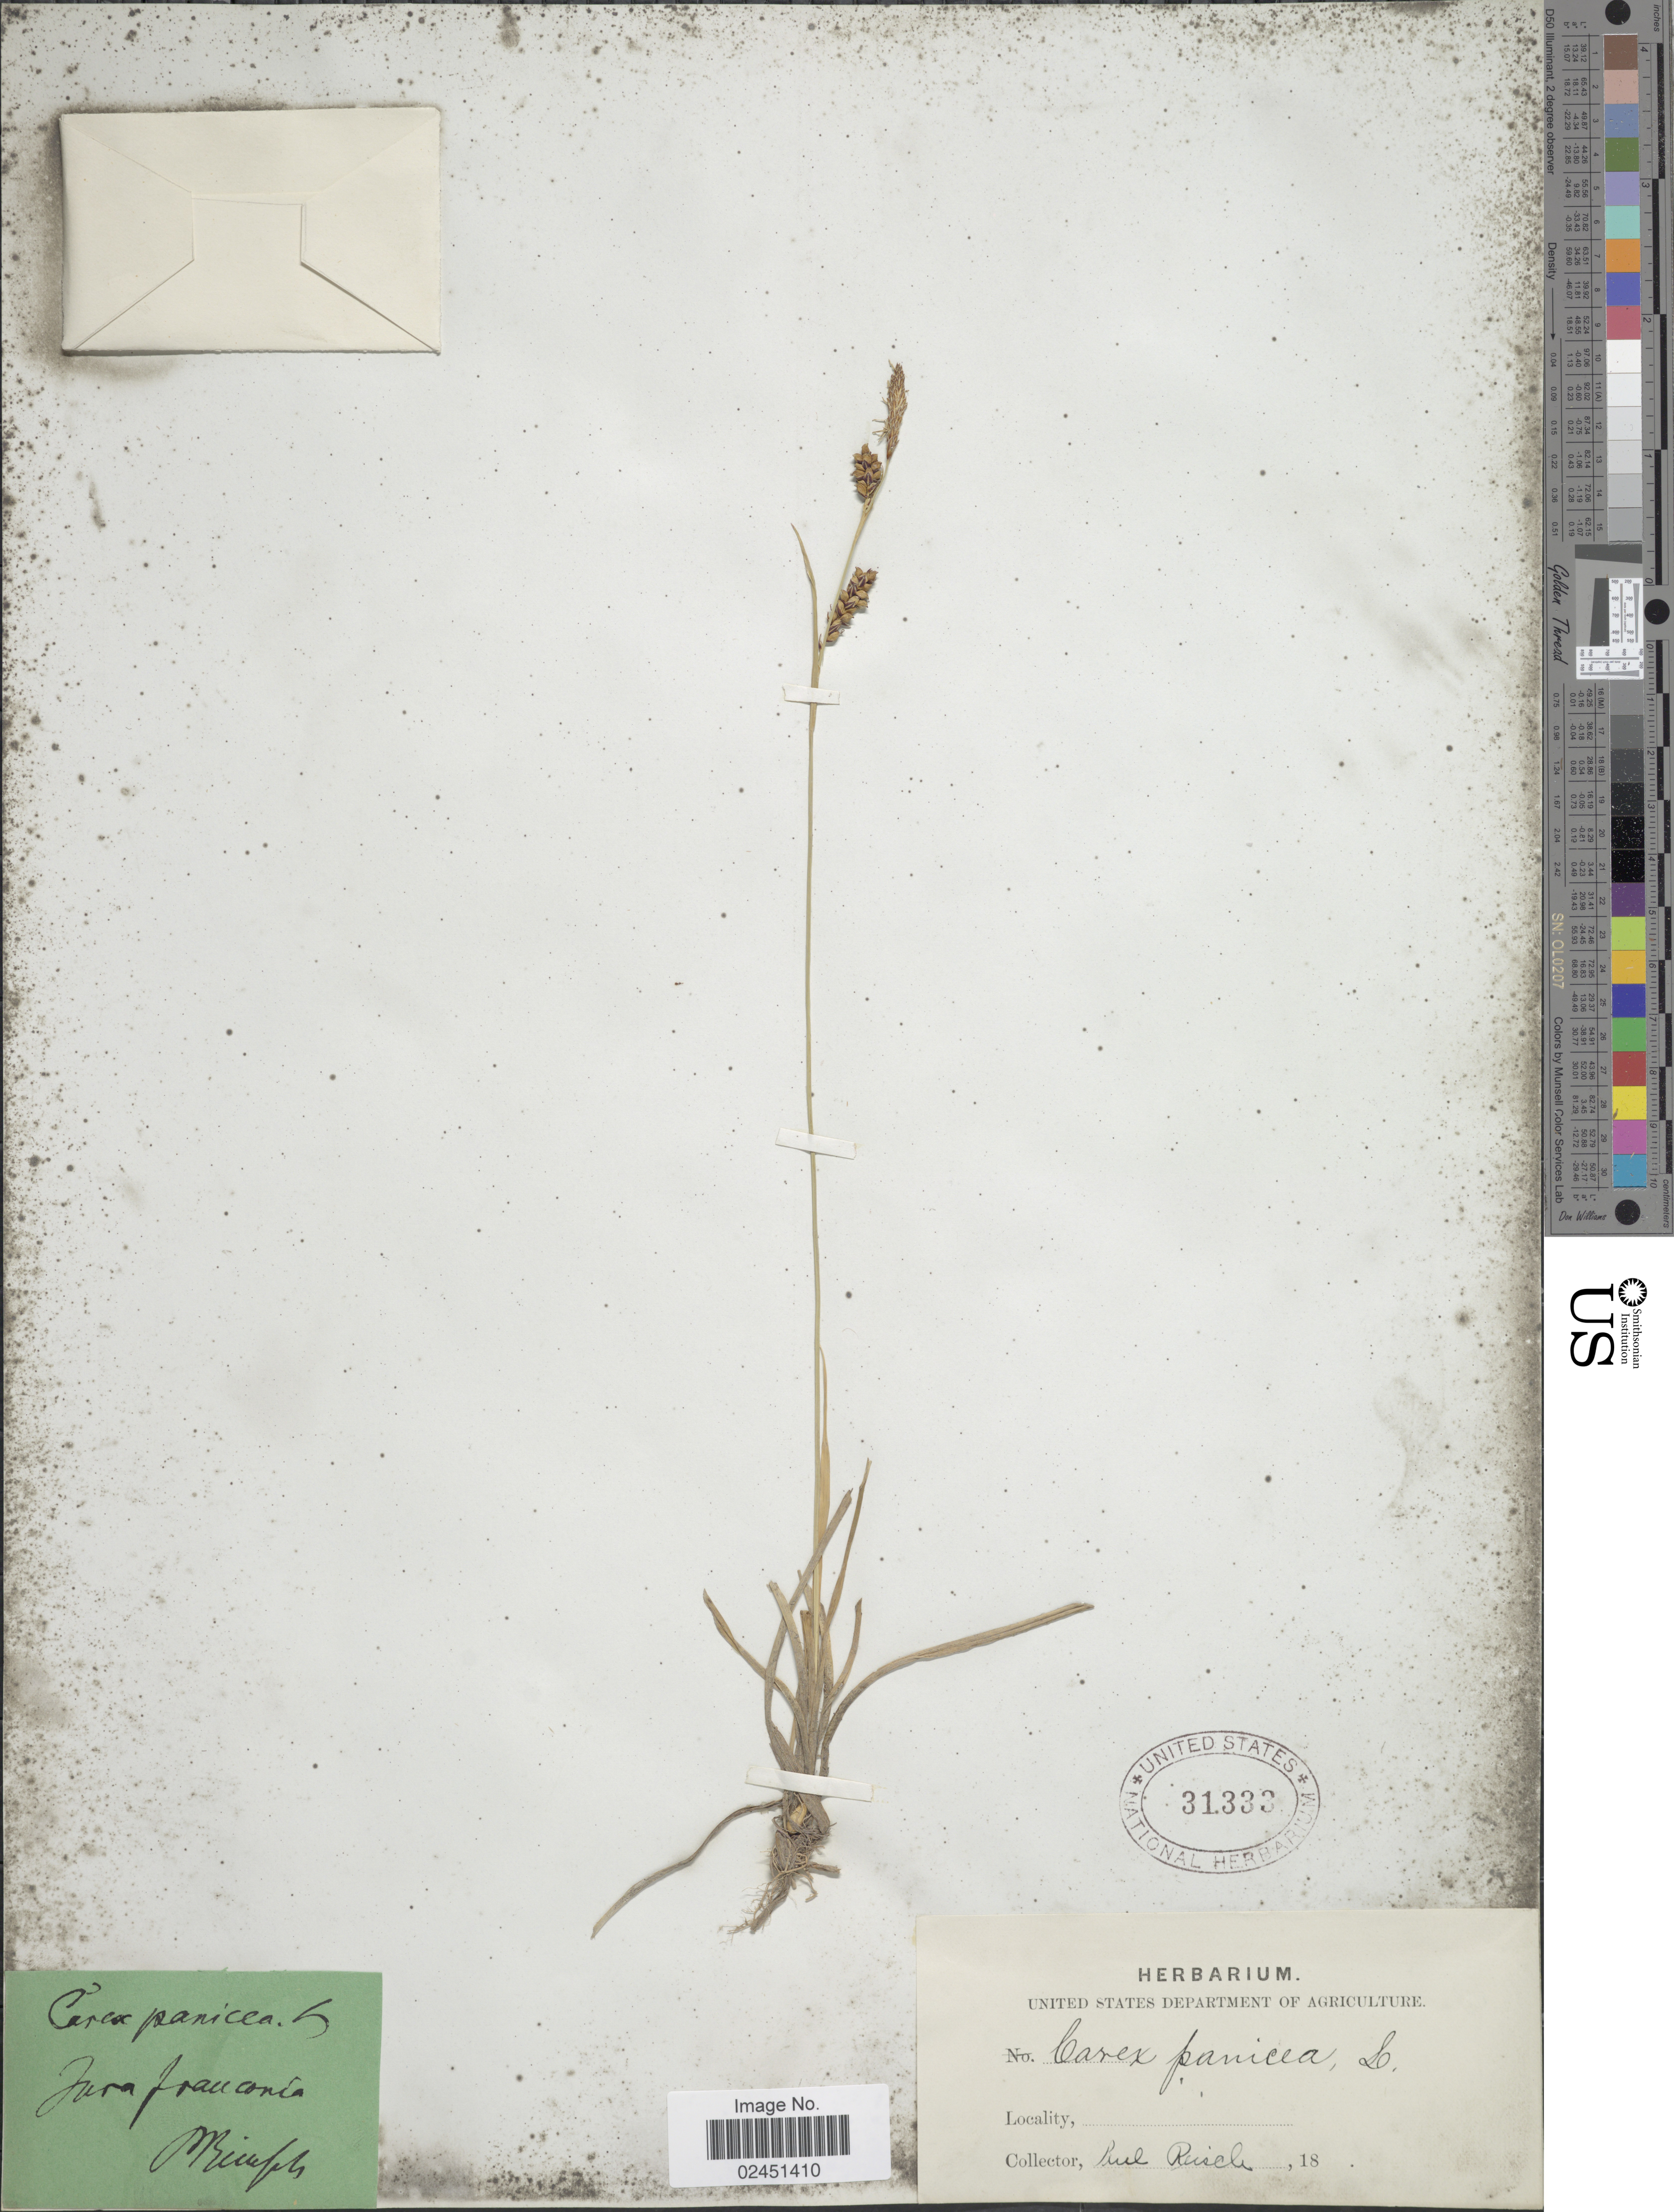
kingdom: Plantae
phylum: Tracheophyta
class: Liliopsida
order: Poales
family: Cyperaceae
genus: Carex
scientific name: Carex panicea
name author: L.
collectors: P. Ruisch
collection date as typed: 18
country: Germany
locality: Jura franconia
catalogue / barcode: US 31333